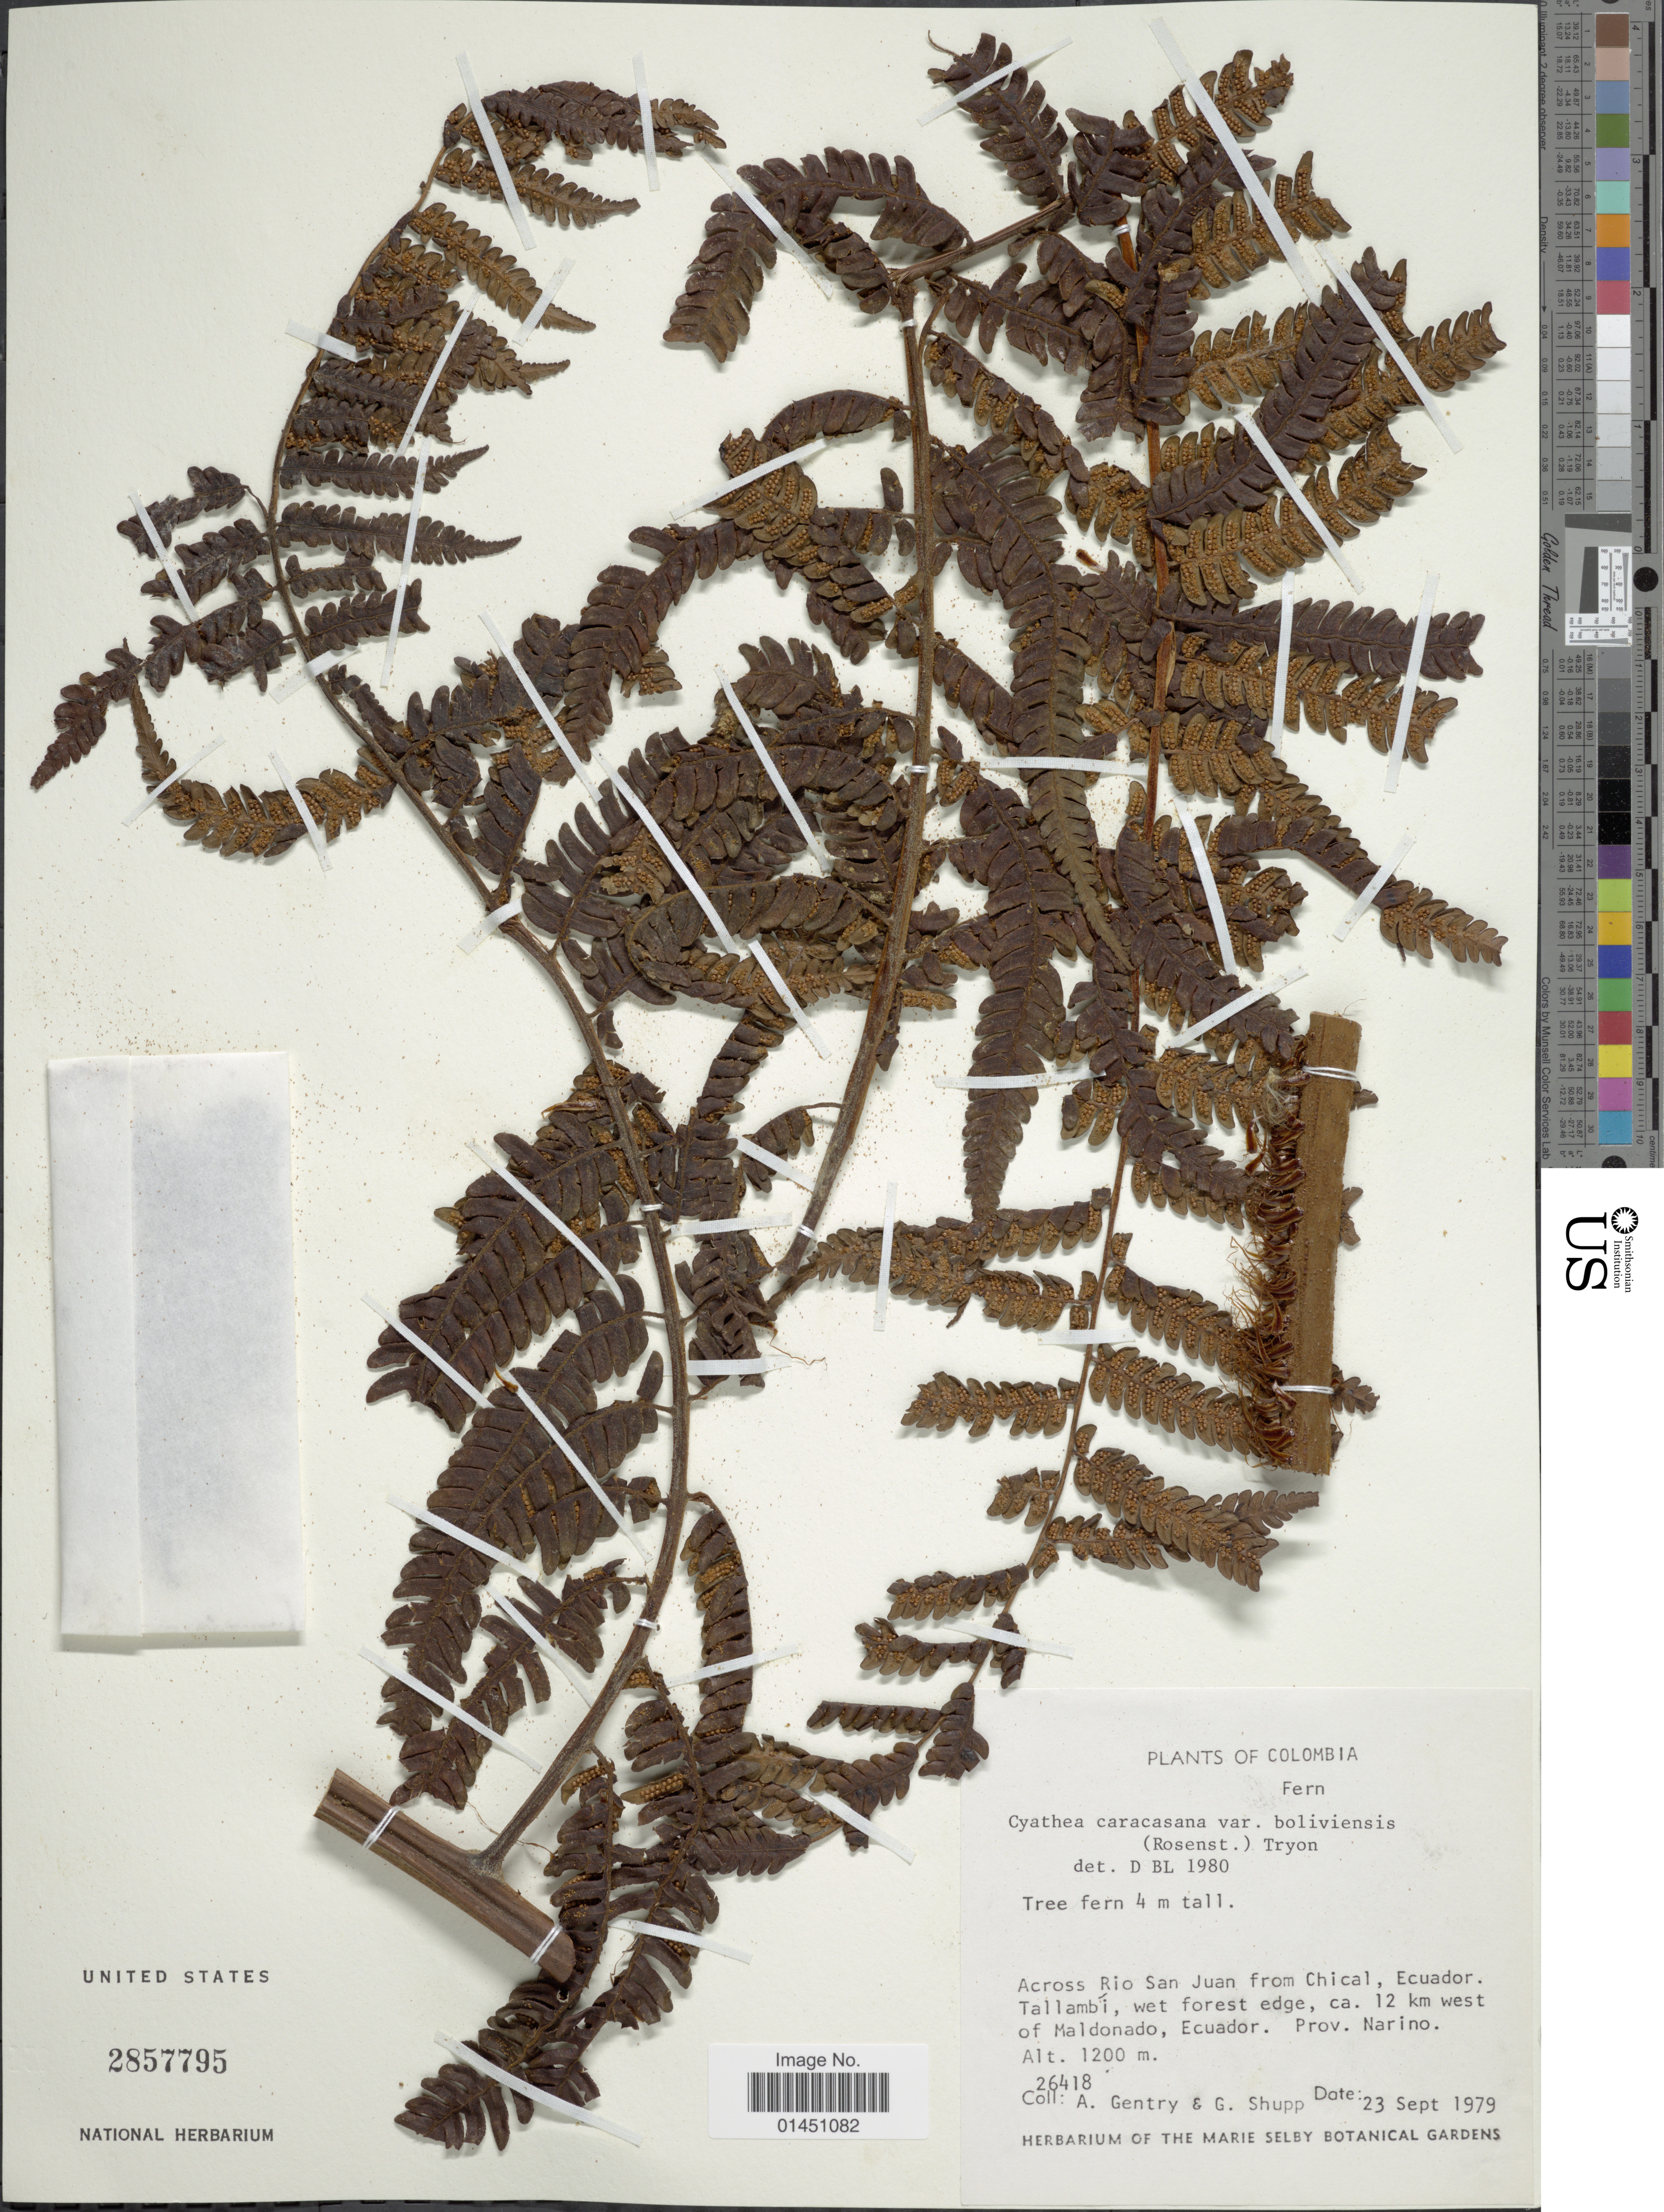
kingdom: Plantae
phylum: Tracheophyta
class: Polypodiopsida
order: Cyatheales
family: Cyatheaceae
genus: Cyathea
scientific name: Cyathea caracasana var. boliviensis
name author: (Rosenst.) R.M. Tryon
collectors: A. H. Gentry & G. Shupp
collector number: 26418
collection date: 1979-09-23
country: Colombia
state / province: Nariño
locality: Across Rio San Juan from Chical, Ecuador. Tallambi, west forest edge, ca. 12 km west of Maldonado, Ecuador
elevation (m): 1200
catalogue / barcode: US 2857795